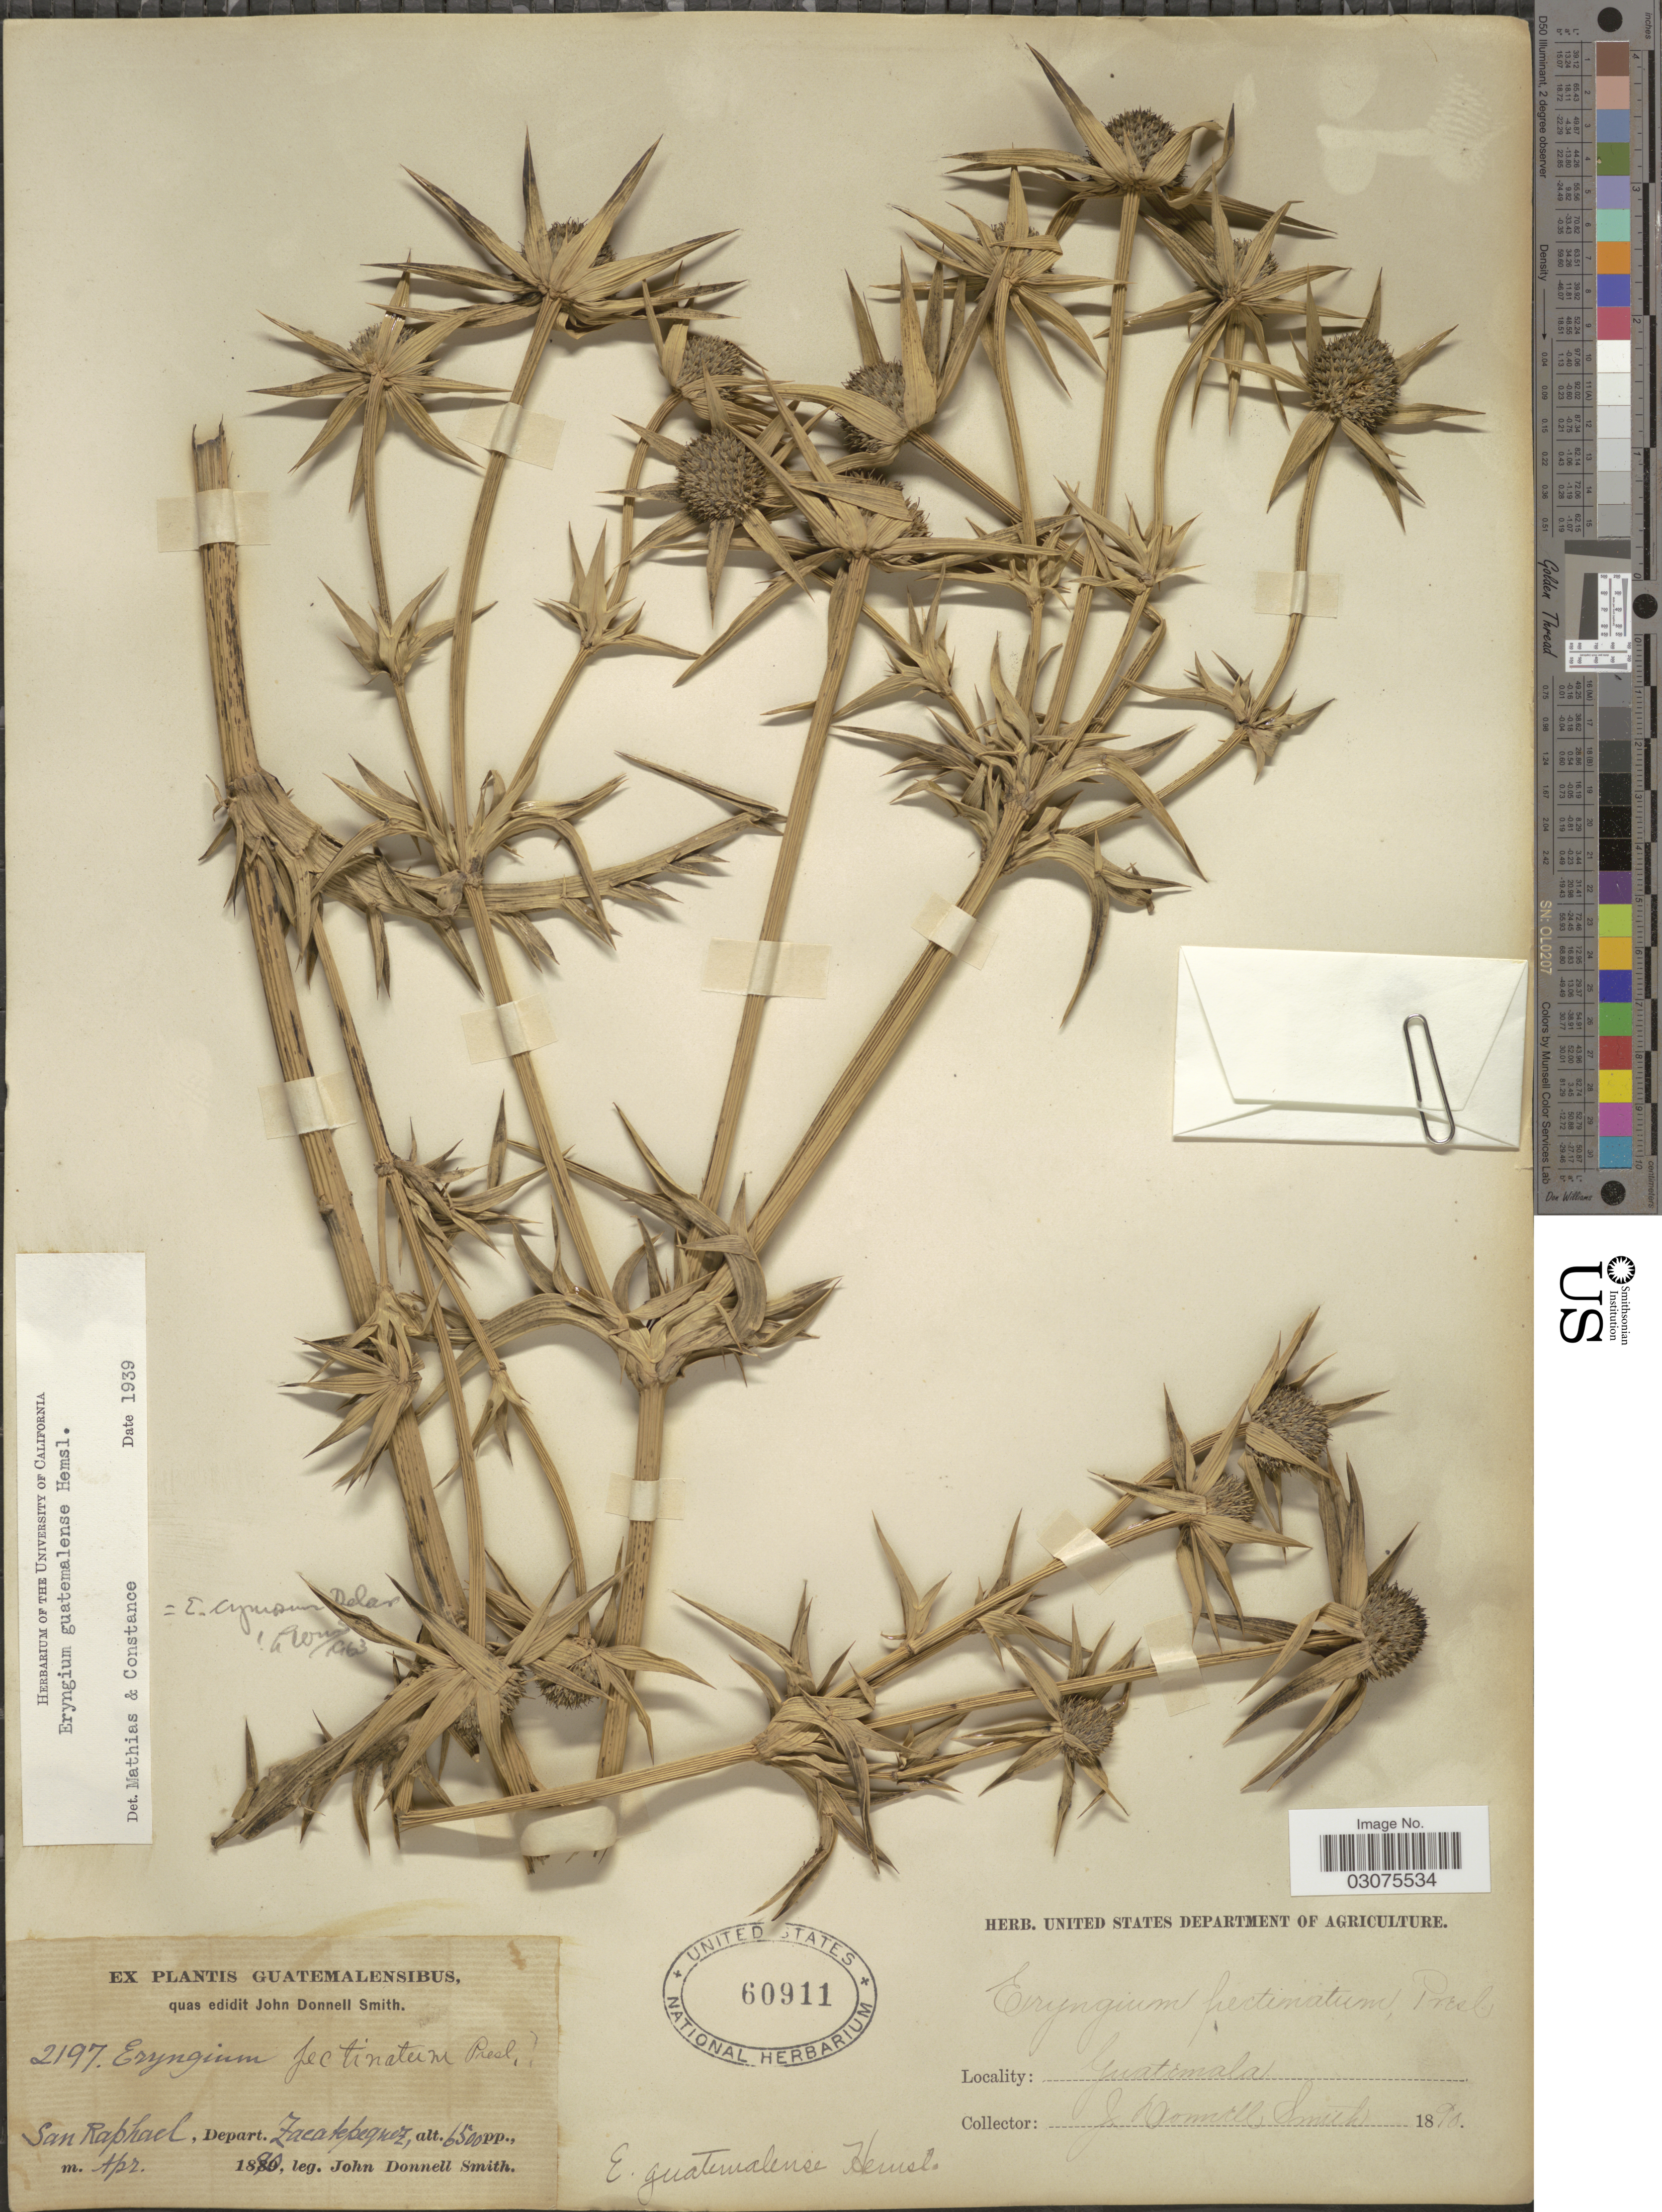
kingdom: Plantae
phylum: Tracheophyta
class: Magnoliopsida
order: Apiales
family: Apiaceae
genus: Eryngium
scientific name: Eryngium cymosum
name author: F. Delaroche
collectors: J. Donnell Smith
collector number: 2197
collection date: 1890-04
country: Guatemala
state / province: Sacatepéquez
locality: San Raphael, Depart. Zacatepequez.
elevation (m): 1981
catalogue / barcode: US 60911